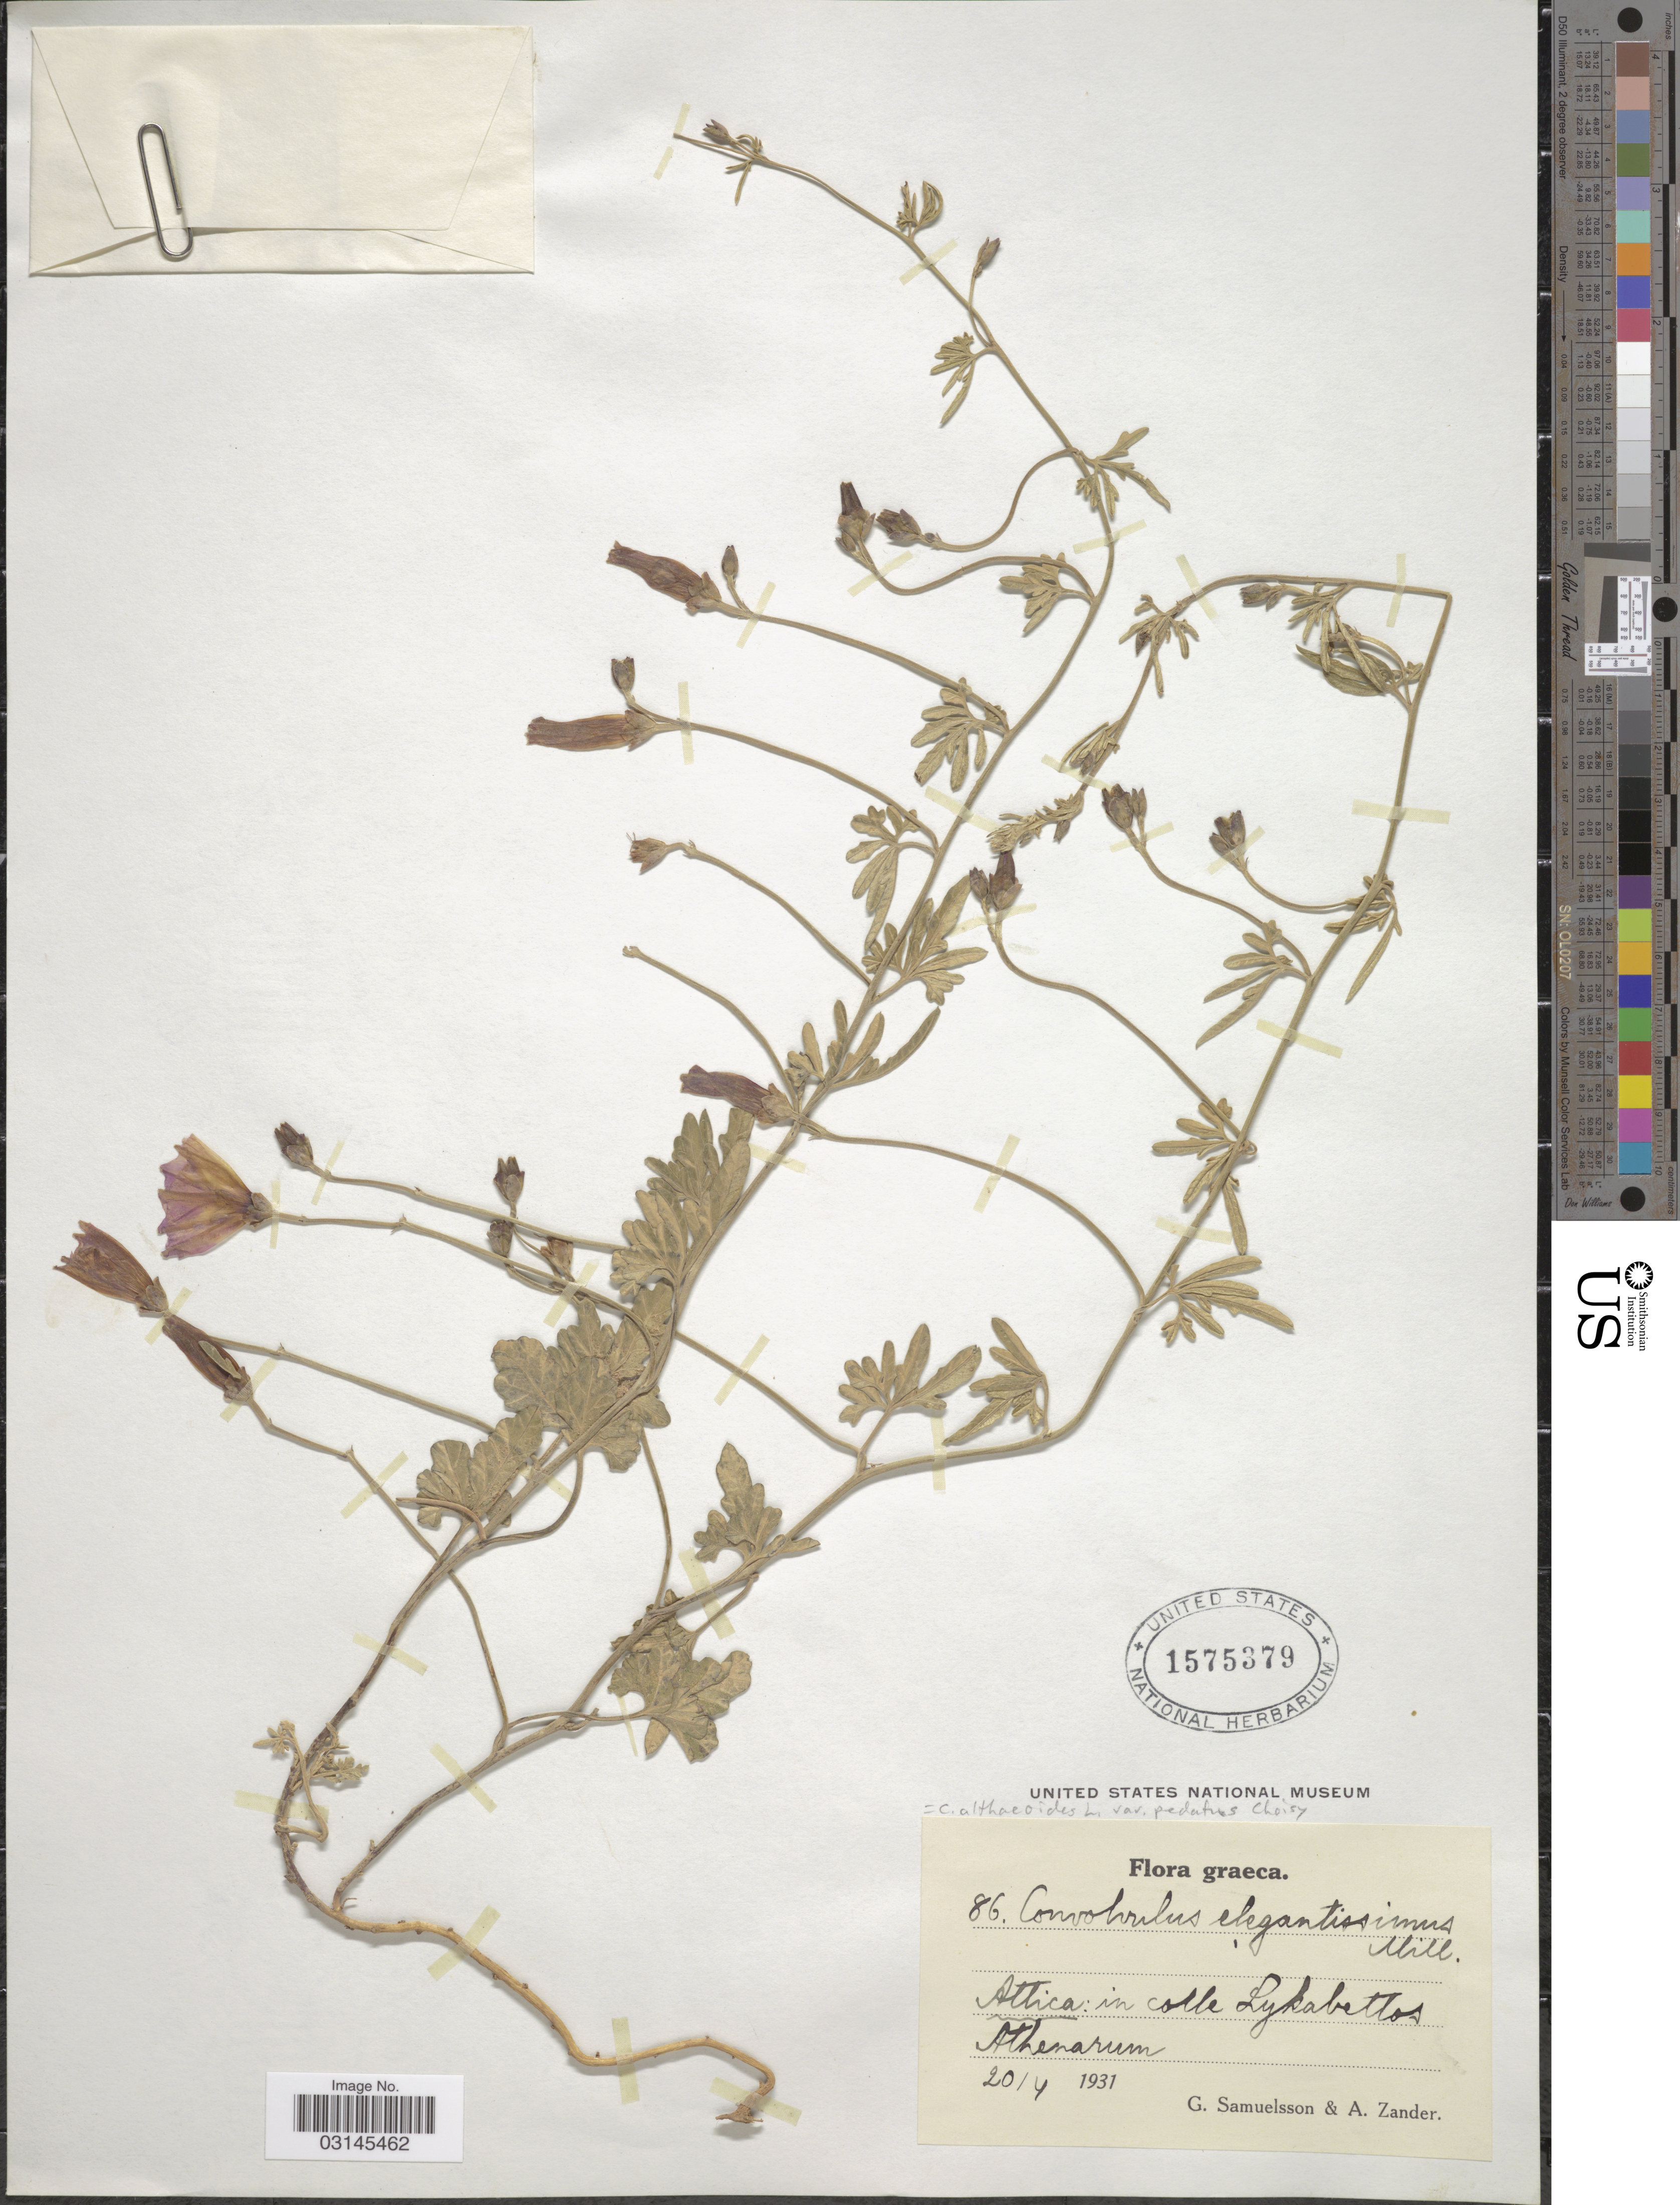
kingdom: Plantae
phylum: Tracheophyta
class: Magnoliopsida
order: Solanales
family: Convolvulaceae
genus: Convolvulus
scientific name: Convolvulus althaeoides var. pedatus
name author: Choisy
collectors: G. Samuelsson & A. Zander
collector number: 86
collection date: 1931-04-20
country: Greece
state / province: Attica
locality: Graeca. Attica: in colle Lykabettos Athenarum.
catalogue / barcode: US 1575379